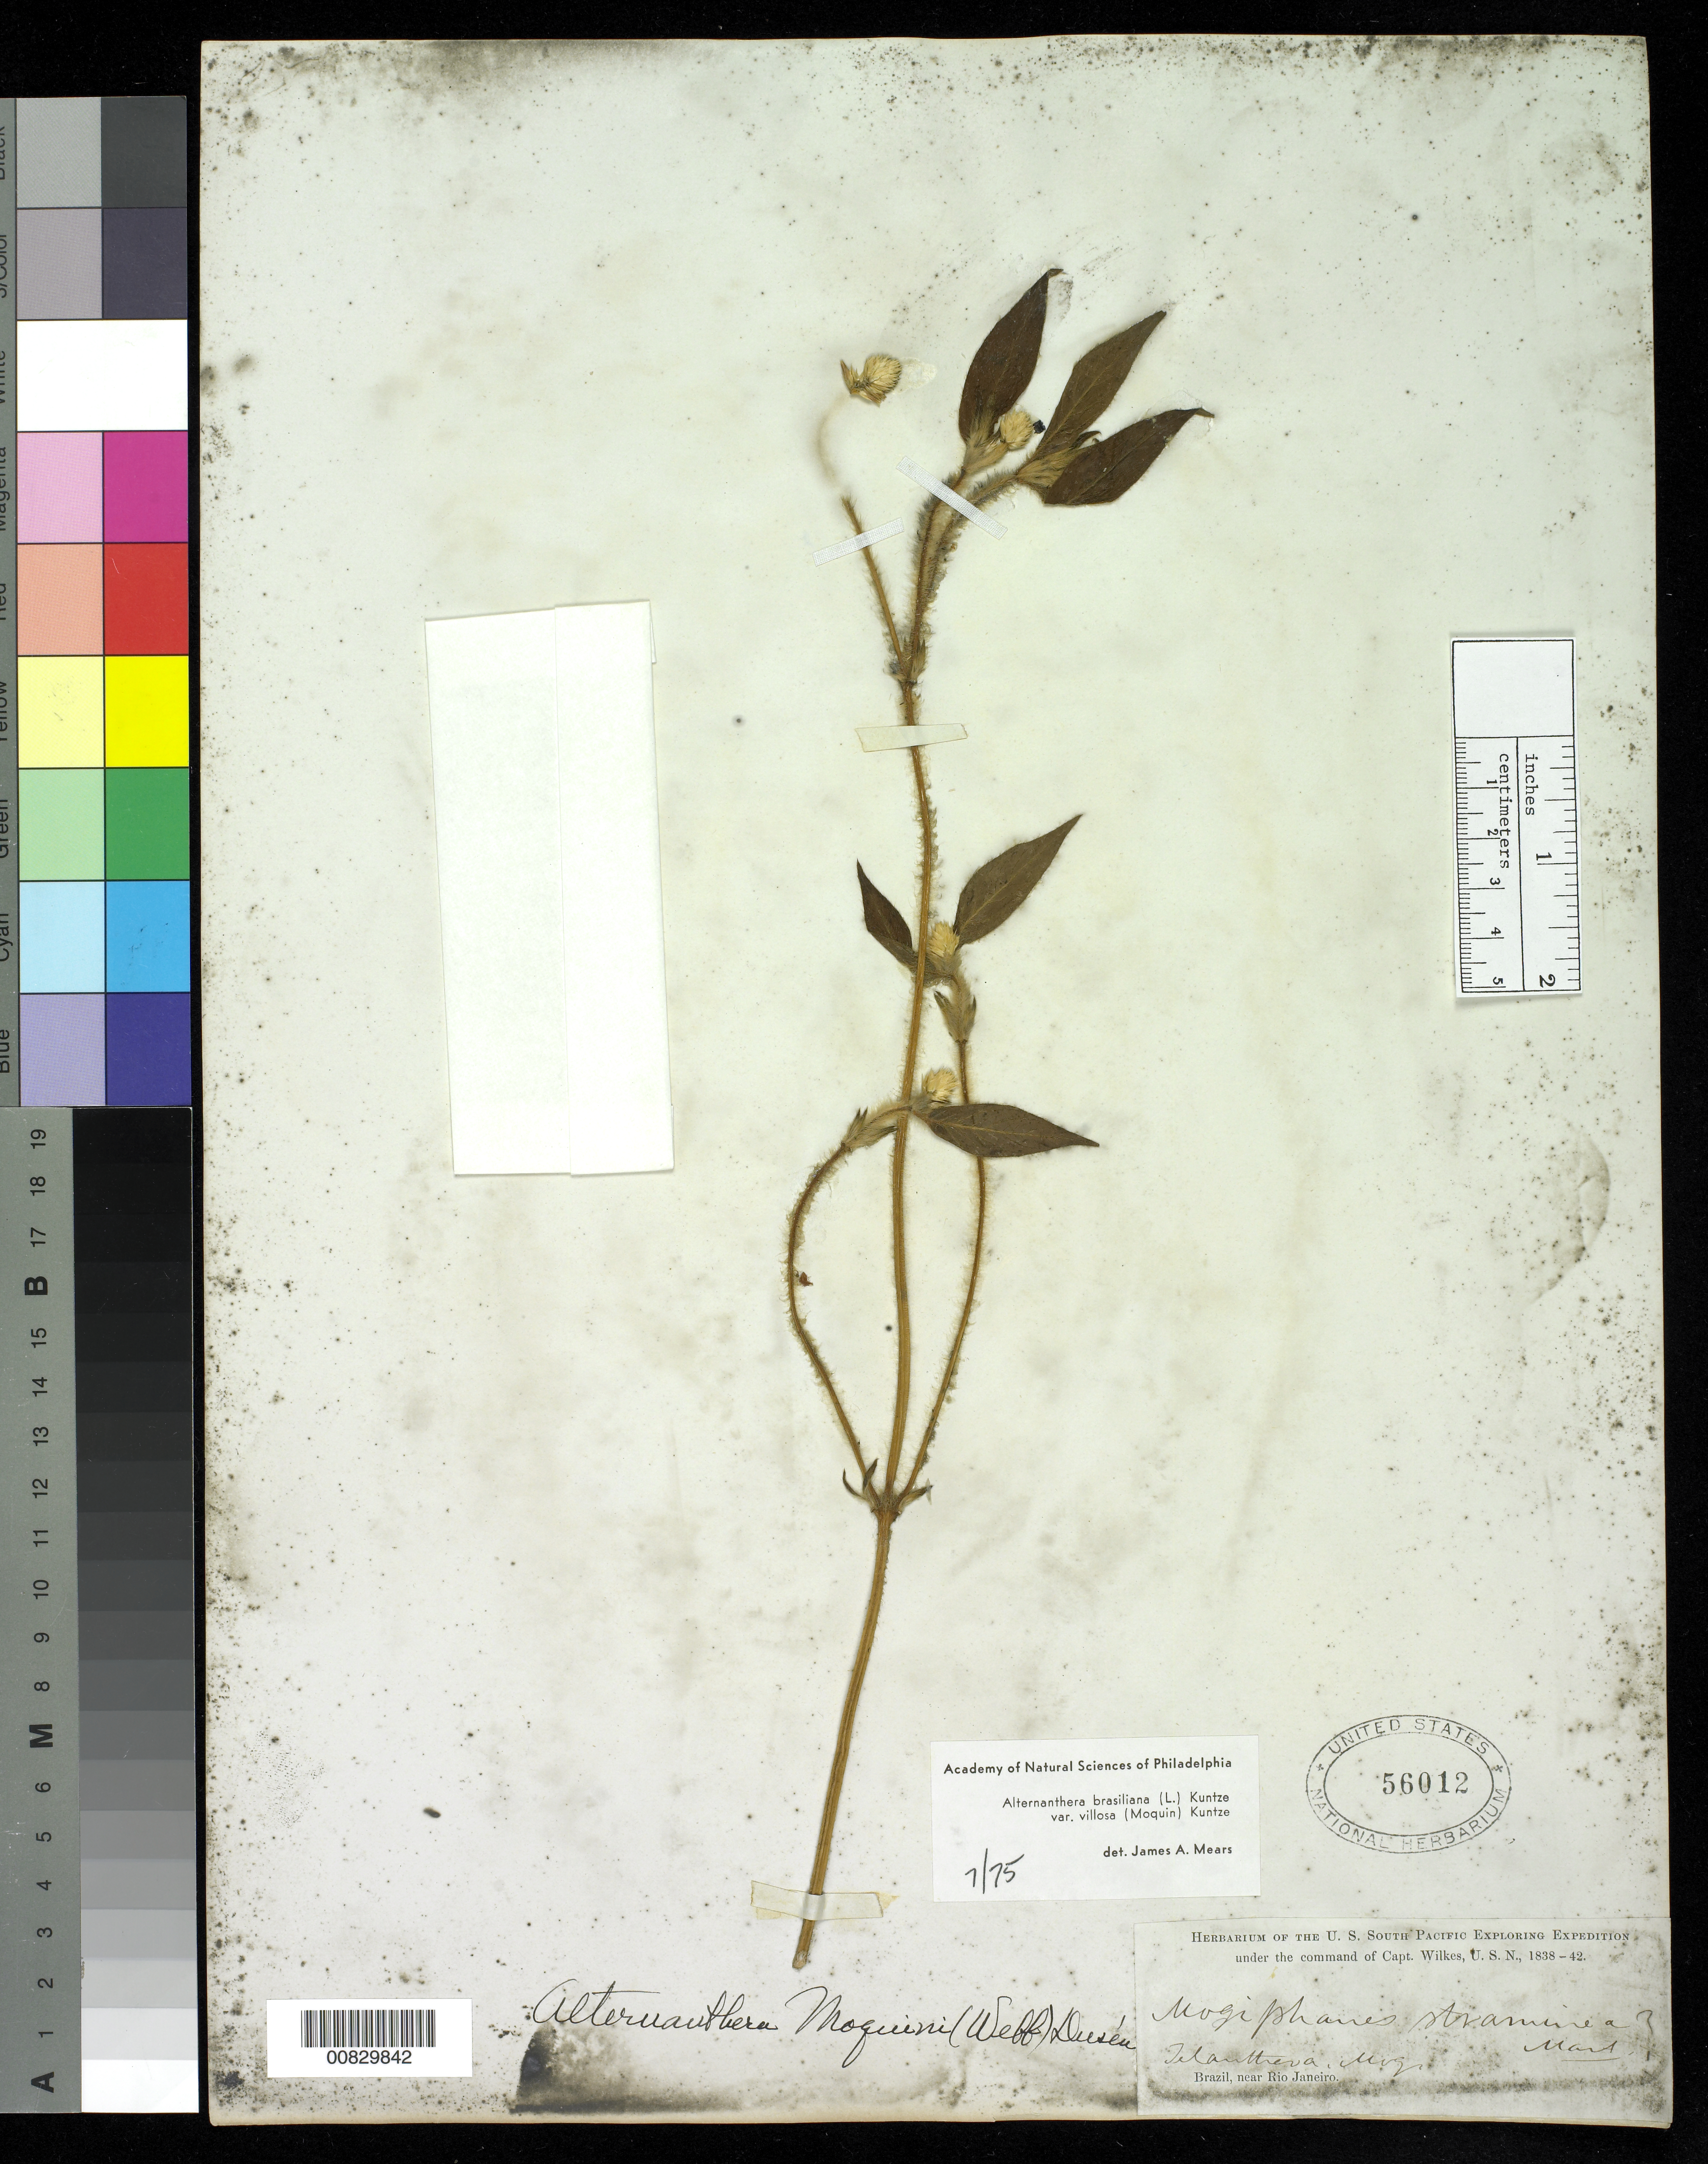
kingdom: Plantae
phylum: Tracheophyta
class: Magnoliopsida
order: Caryophyllales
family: Amaranthaceae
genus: Alternanthera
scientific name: Alternanthera brasiliana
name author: (L.) Kuntze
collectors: Wilkes Explor. Exped.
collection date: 1838/1842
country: Brazil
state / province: Rio de Janeiro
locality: Brazil, near Rio Janeiro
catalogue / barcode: US 56012